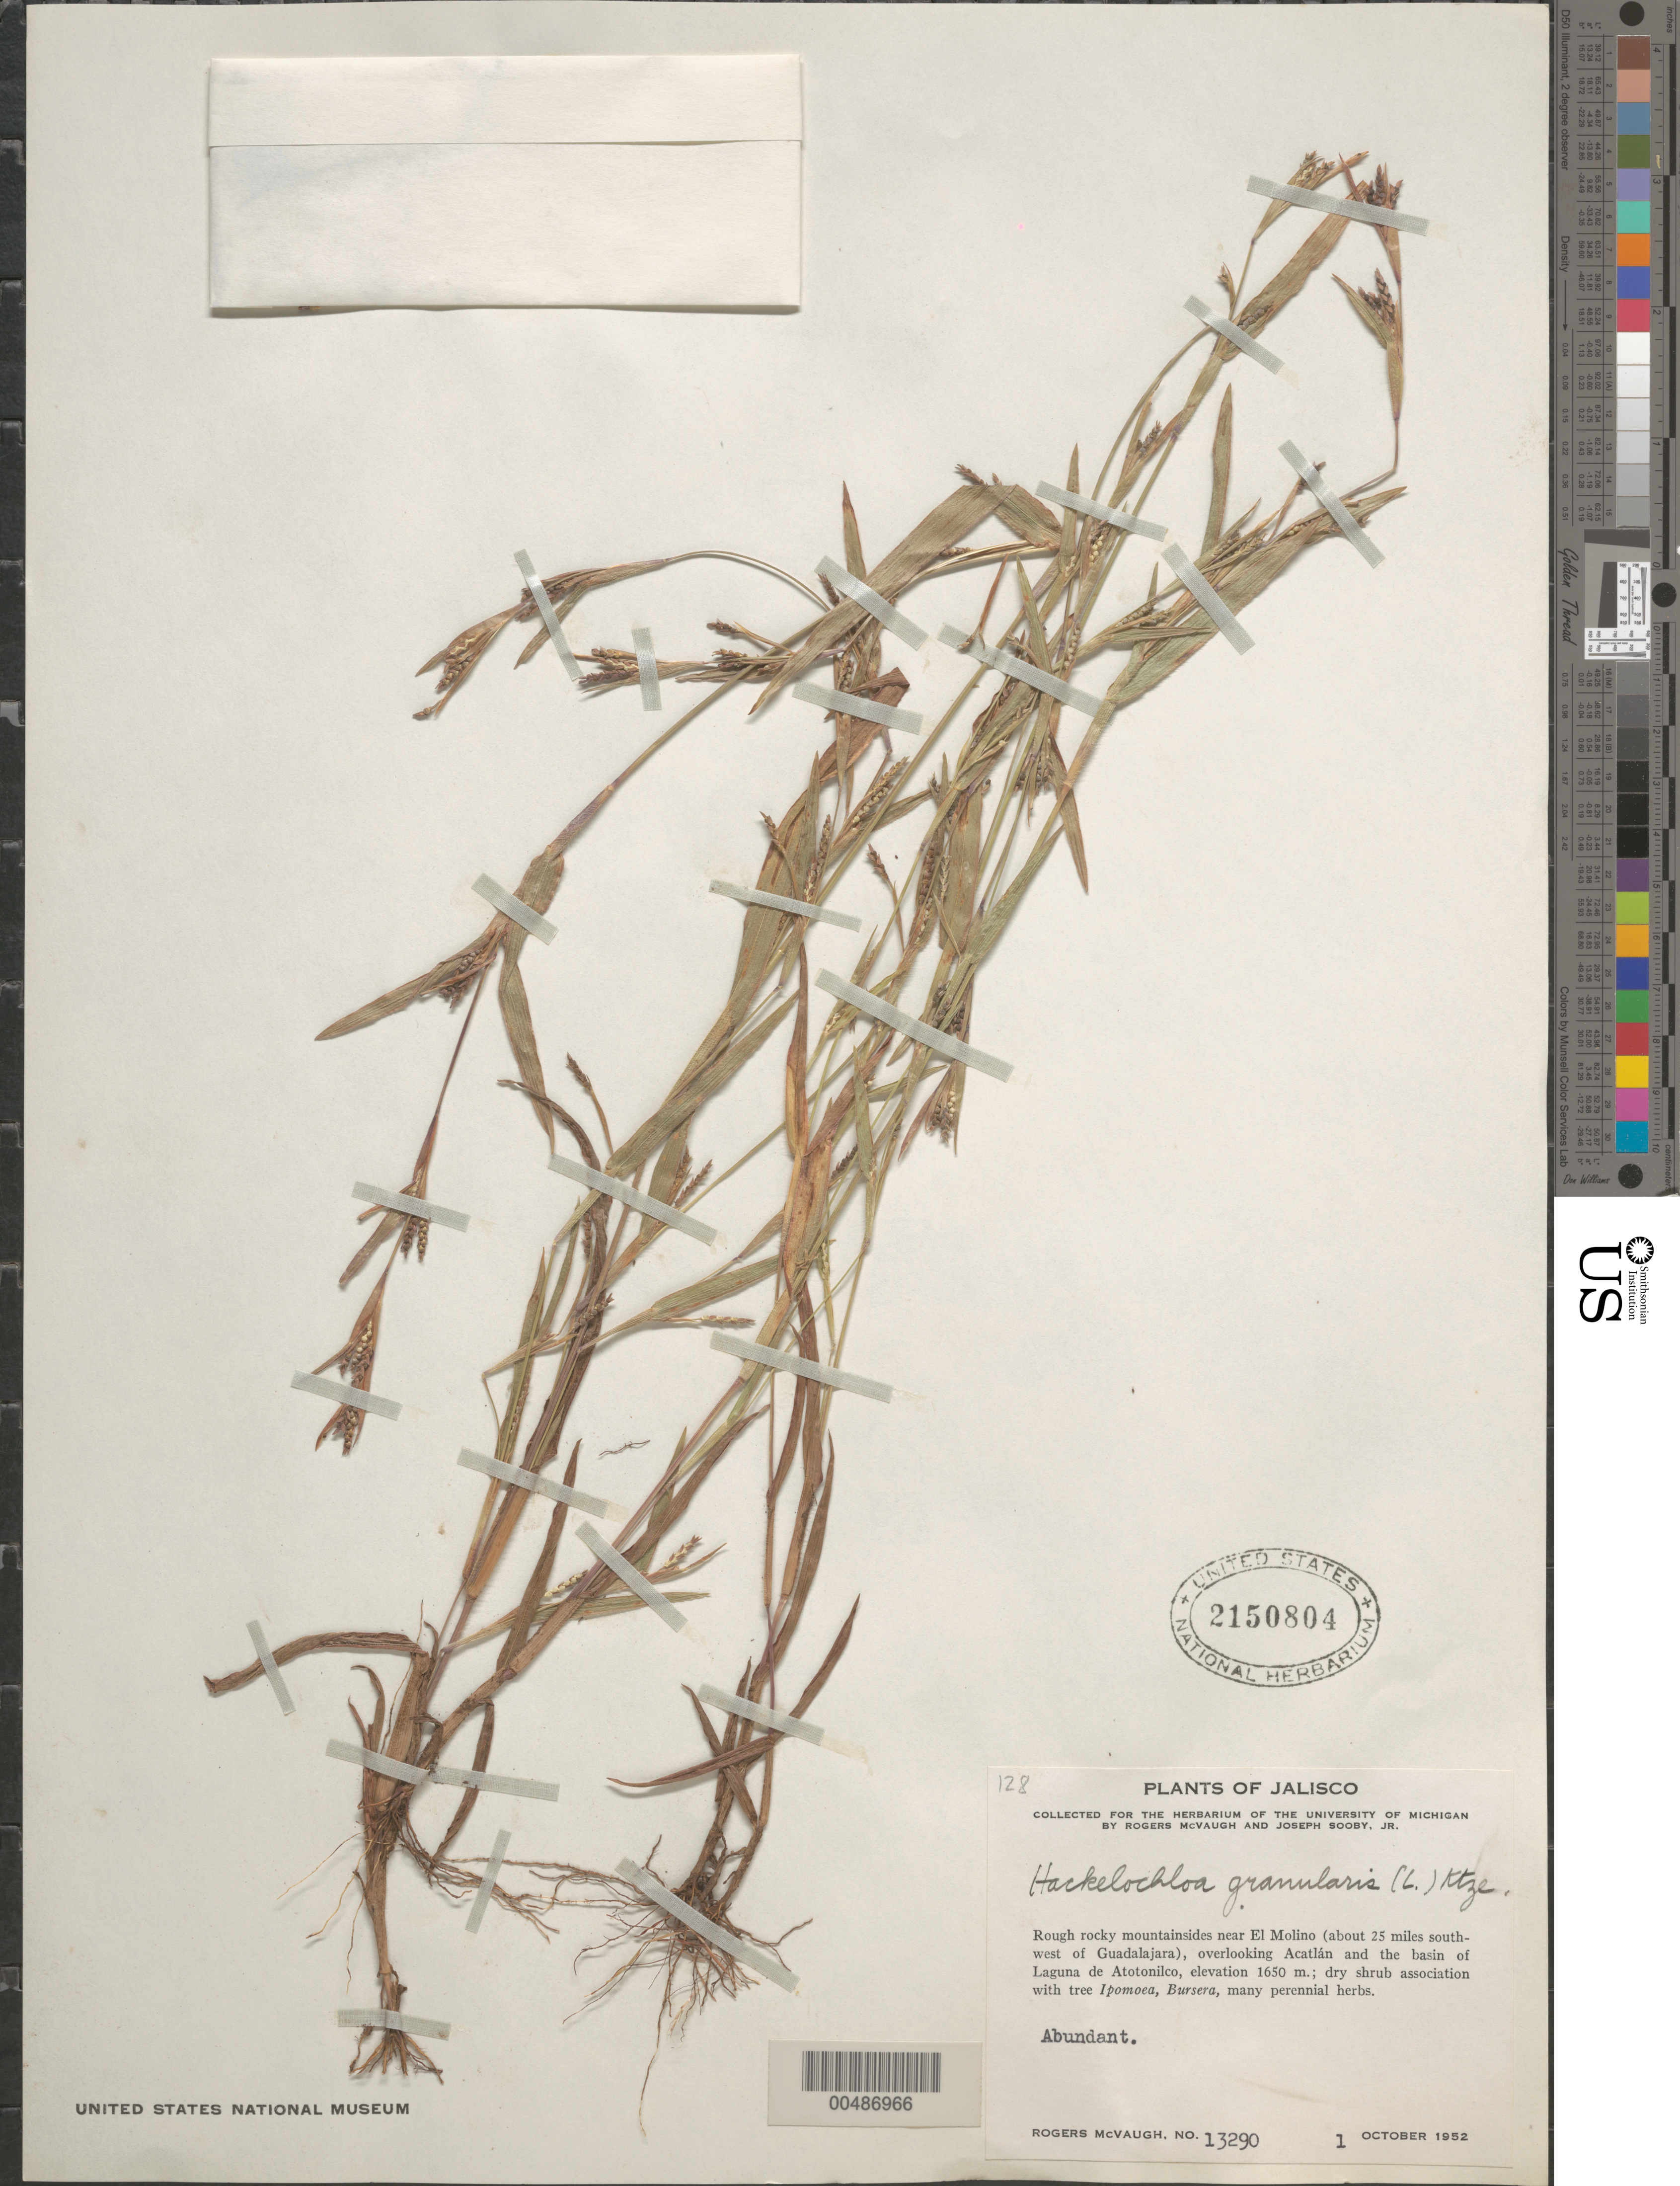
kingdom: Plantae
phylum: Tracheophyta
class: Liliopsida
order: Poales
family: Poaceae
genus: Hackelochloa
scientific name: Hackelochloa granularis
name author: (L.) Kuntze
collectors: R. McVaugh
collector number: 13290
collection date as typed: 1 Oct 1952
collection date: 1952-10-01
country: Mexico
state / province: Jalisco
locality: Near El Molino (about 25 mi SW of Guadalajara), overlooking Acatlán & the basin of Laguna de Atotonilco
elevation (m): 1650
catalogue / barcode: US 2150804